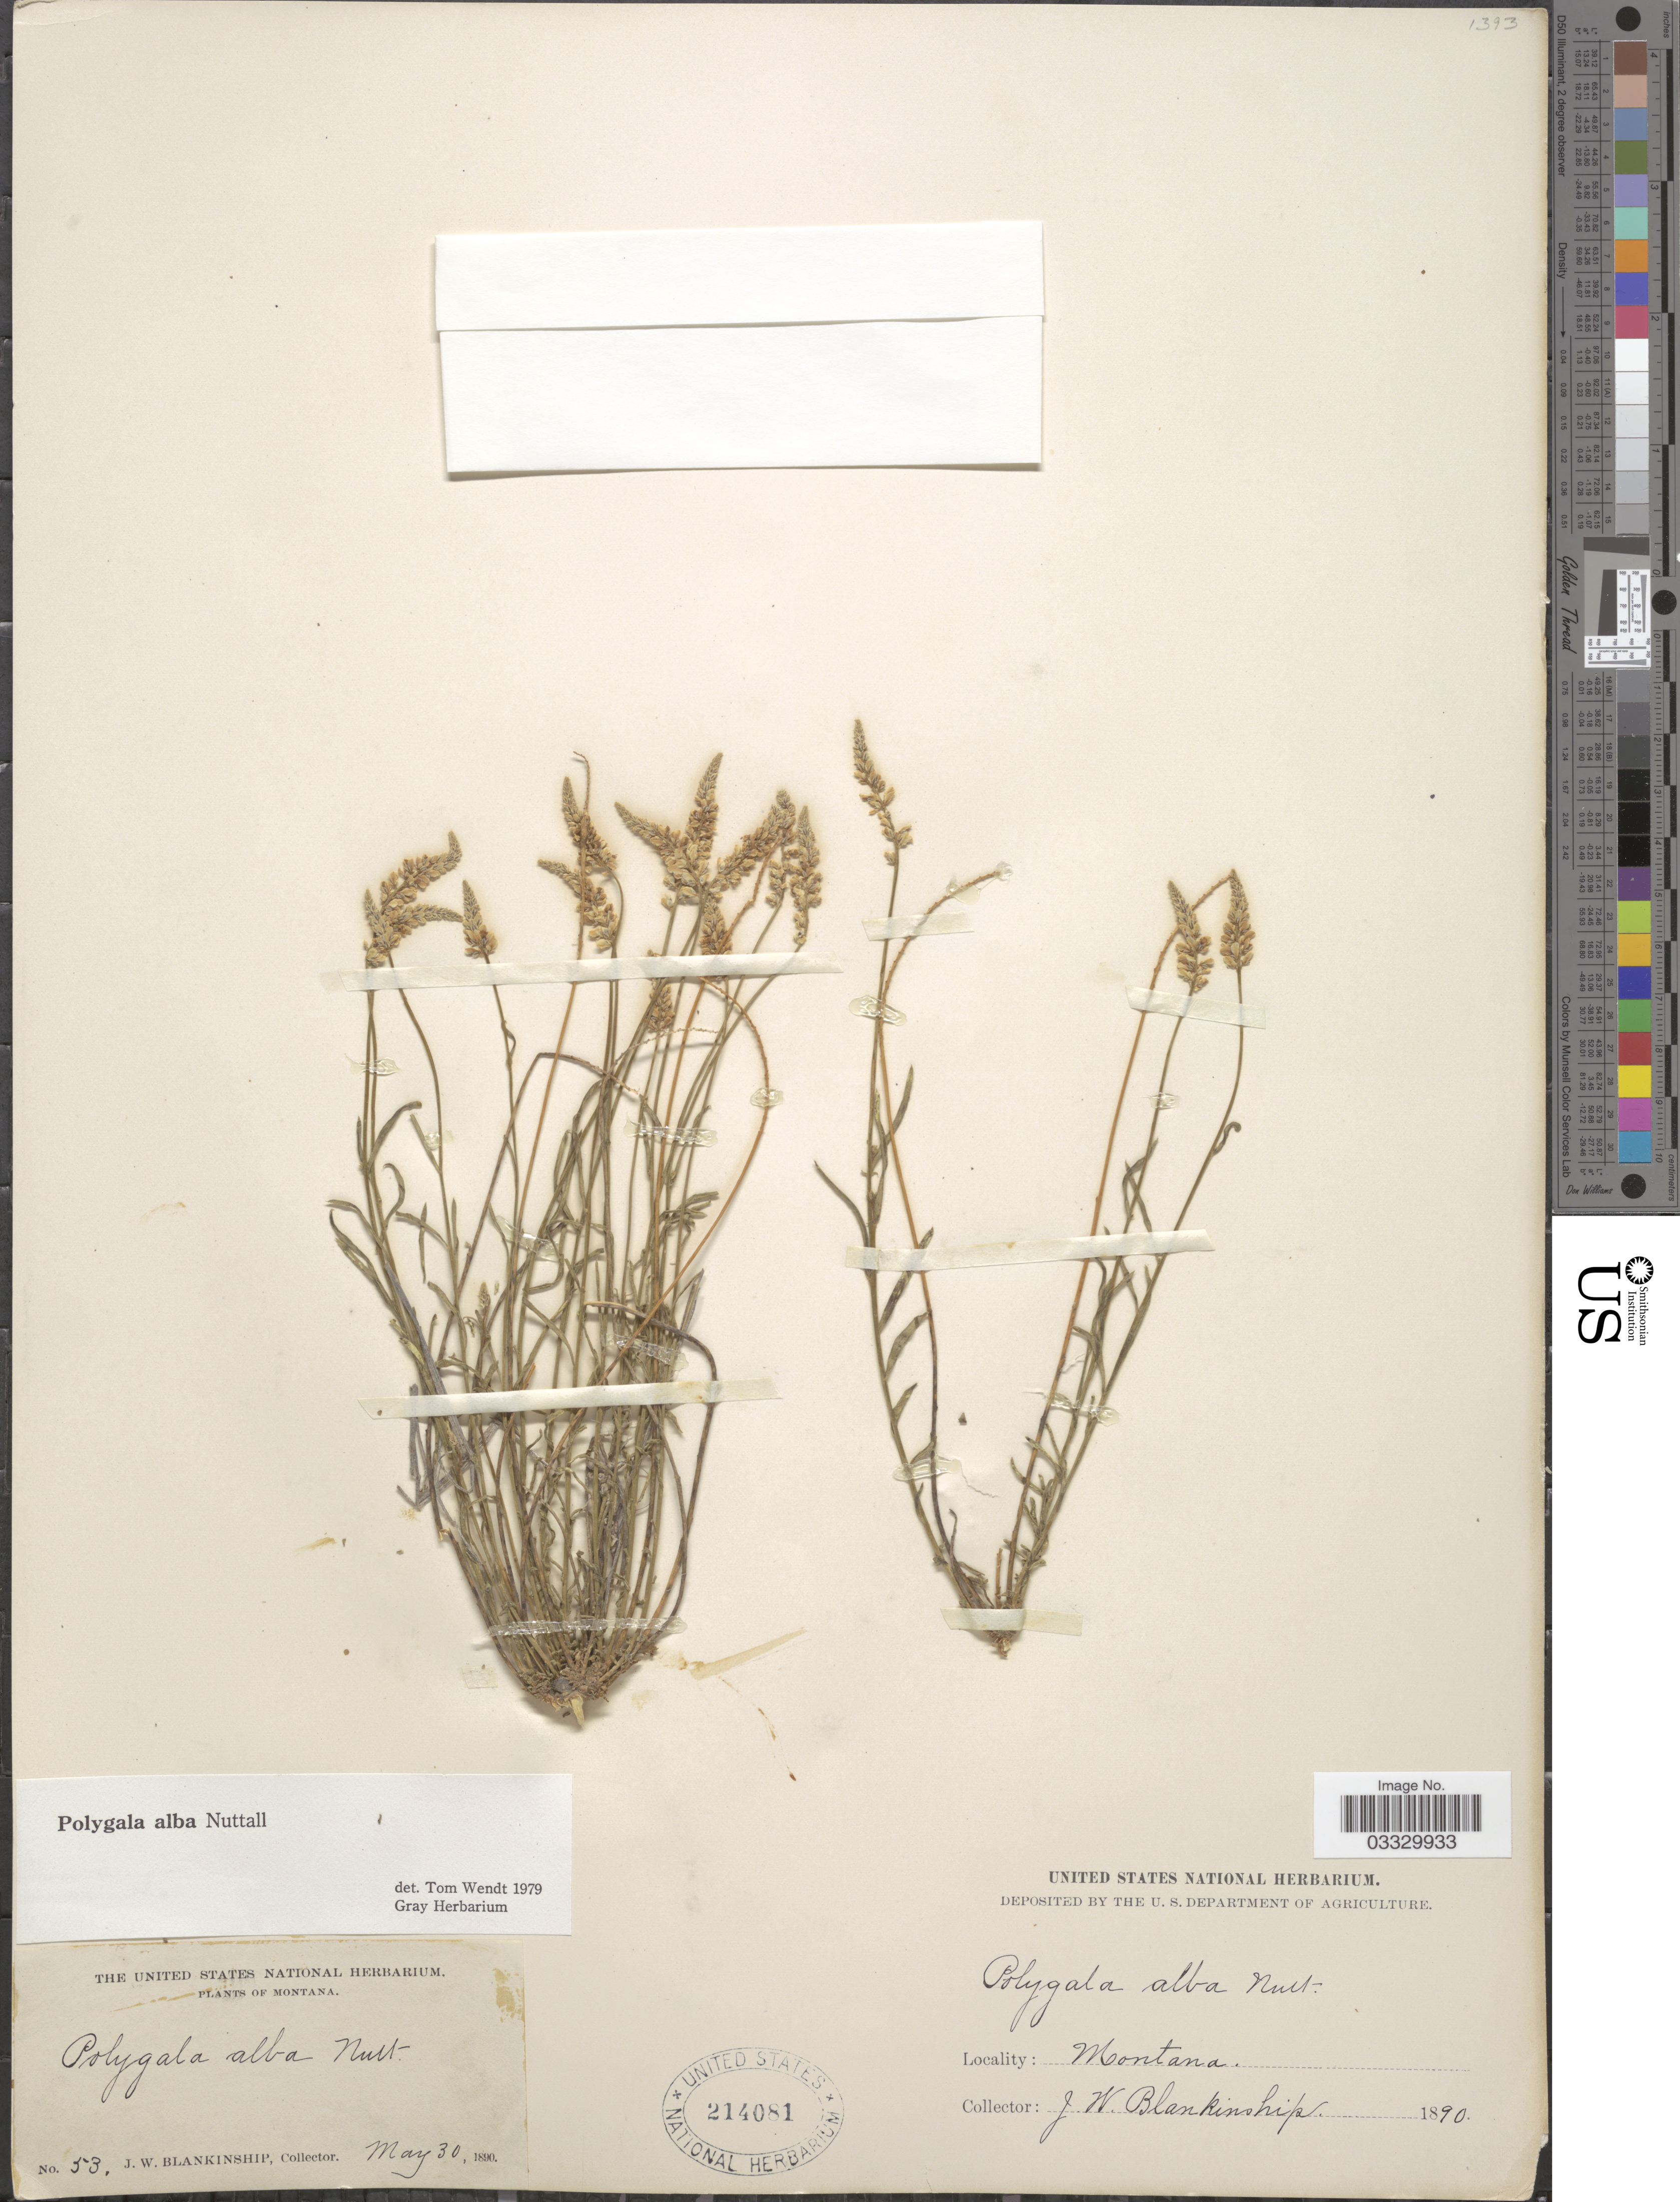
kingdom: Plantae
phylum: Tracheophyta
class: Magnoliopsida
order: Fabales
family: Polygalaceae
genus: Polygala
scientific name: Polygala alba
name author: Nutt.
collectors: J. W. Blankinship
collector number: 53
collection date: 1890-05-30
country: United States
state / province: Montana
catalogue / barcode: US 214081